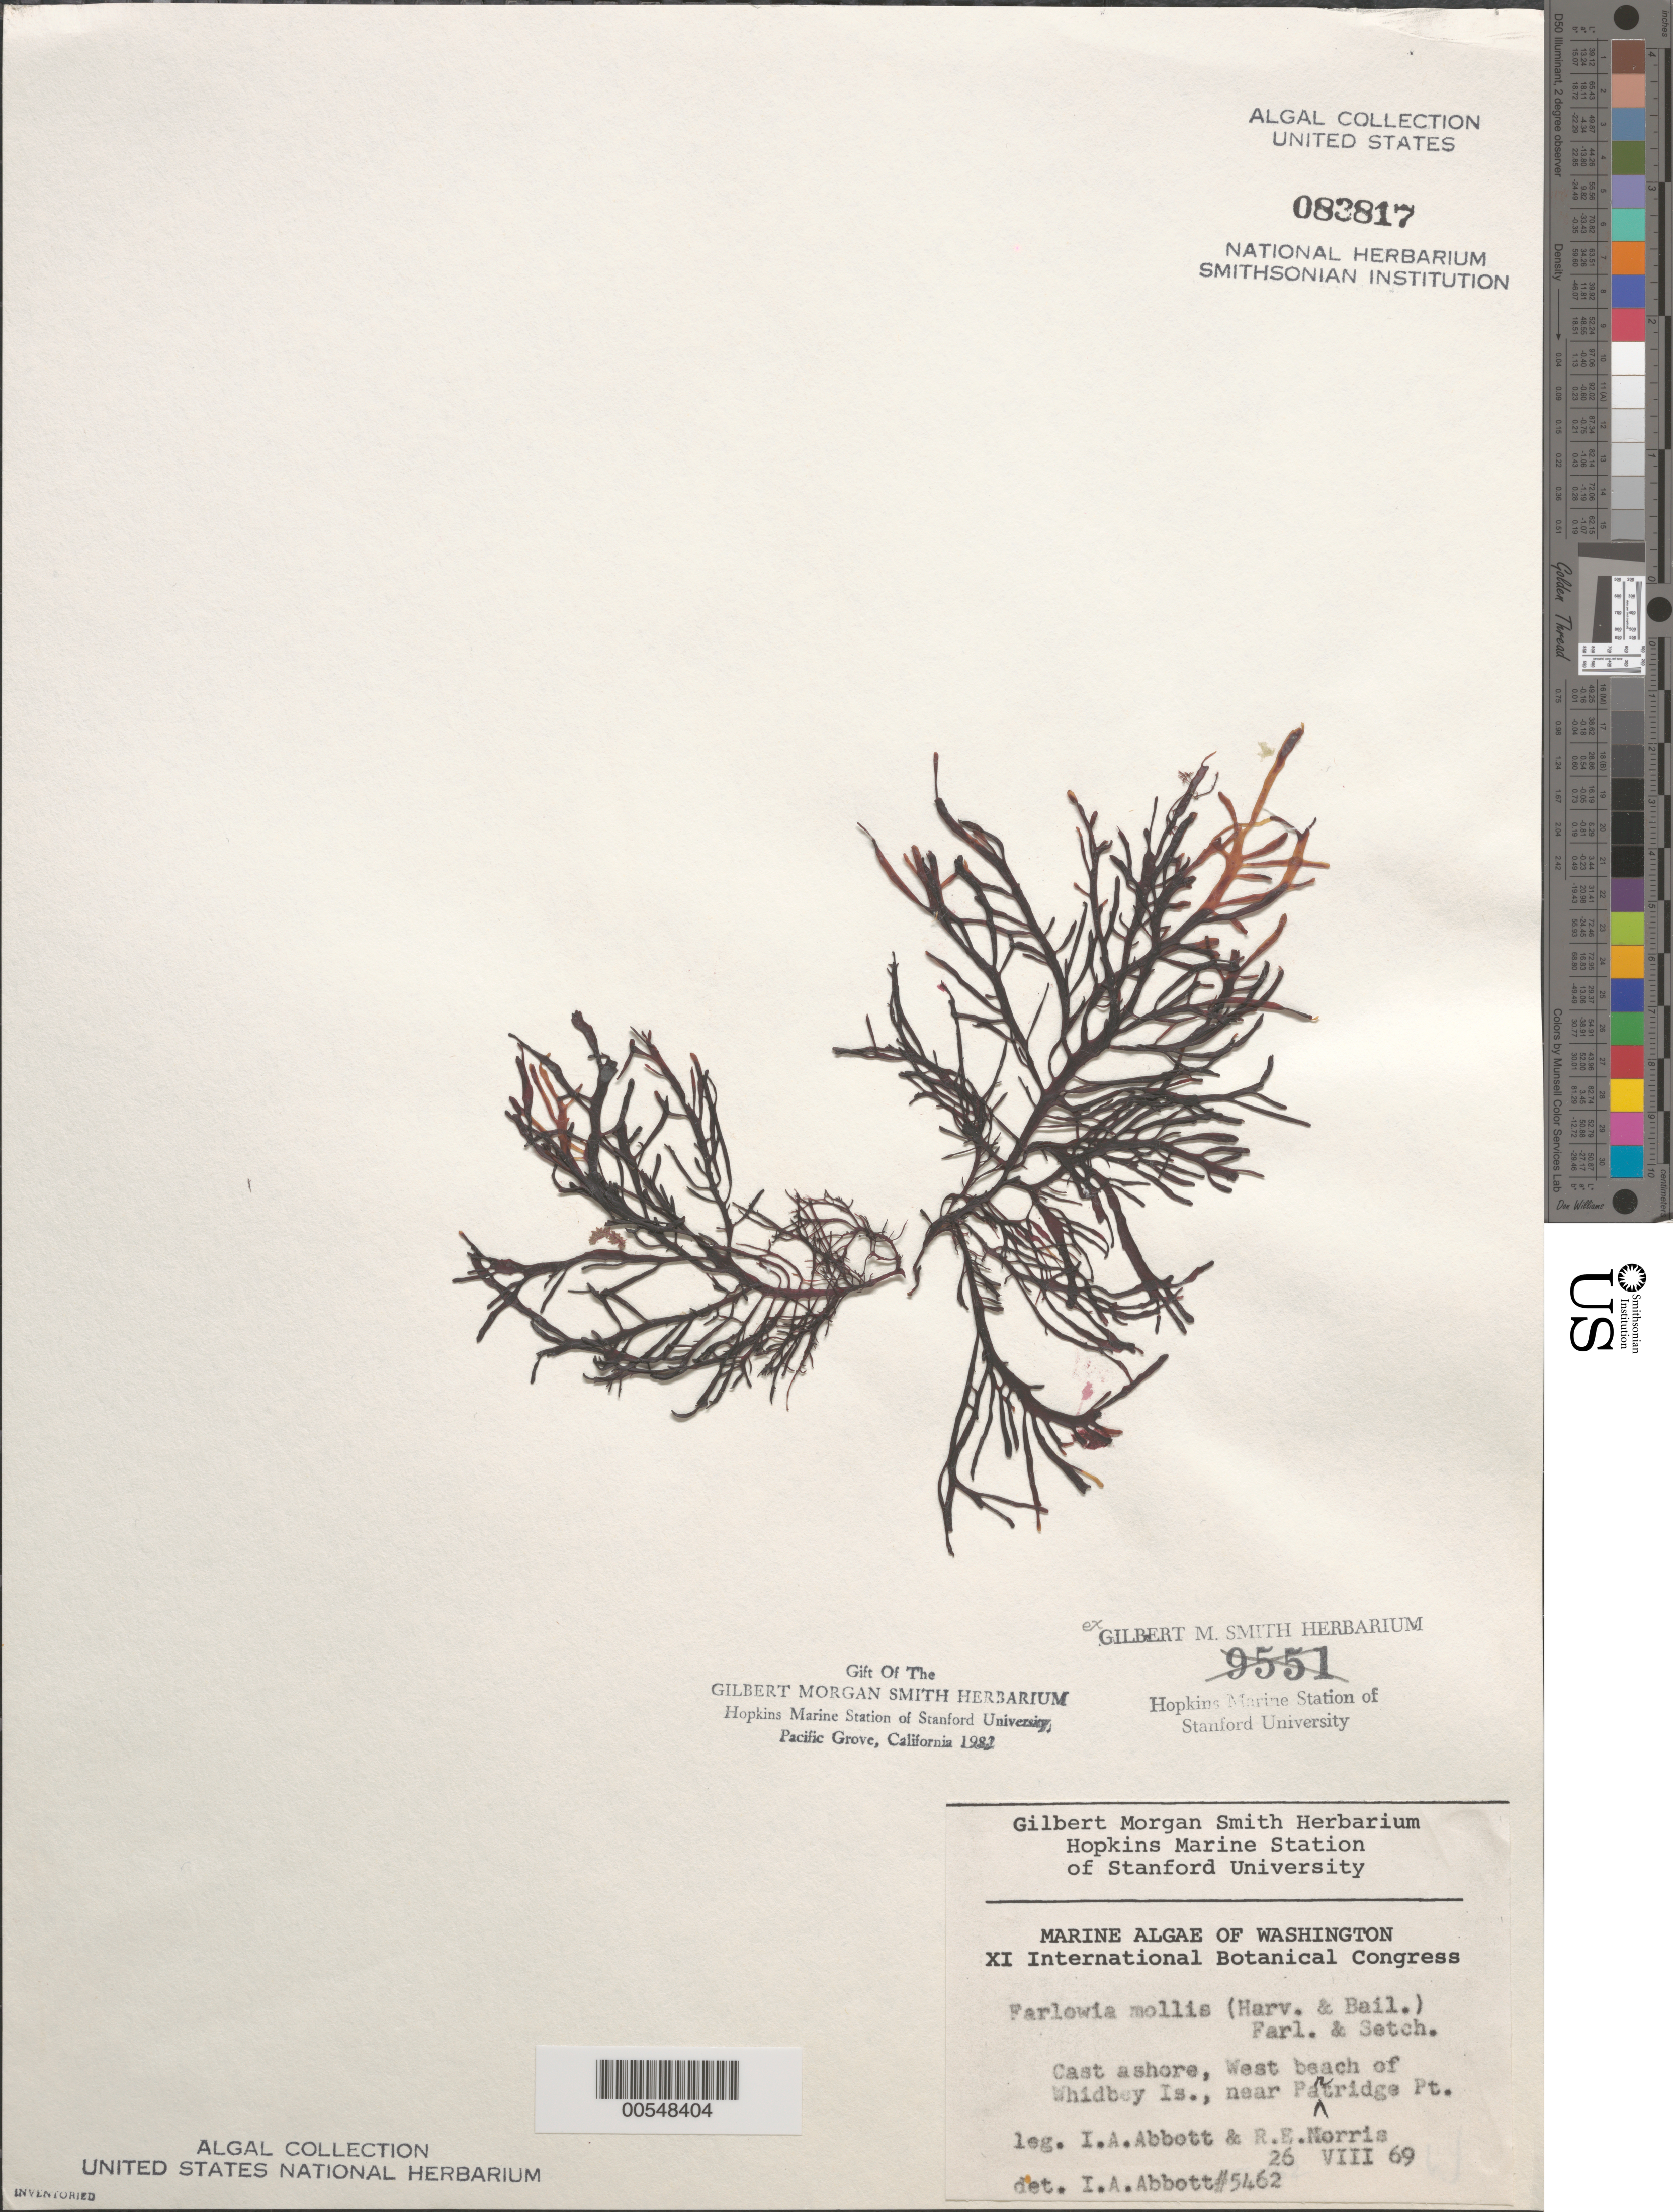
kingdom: Plantae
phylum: Rhodophyta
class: Florideophyceae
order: Gigartinales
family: Dumontiaceae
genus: Farlowia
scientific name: Farlowia mollis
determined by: Abbott, Isabella A.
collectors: I. A. Abbott & R. E. Norris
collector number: IAA 5462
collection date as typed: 26 Aug 1969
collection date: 1969-08-26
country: United States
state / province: Washington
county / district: Island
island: Whidbey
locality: West Beach near Partridge Point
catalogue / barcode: US 83817